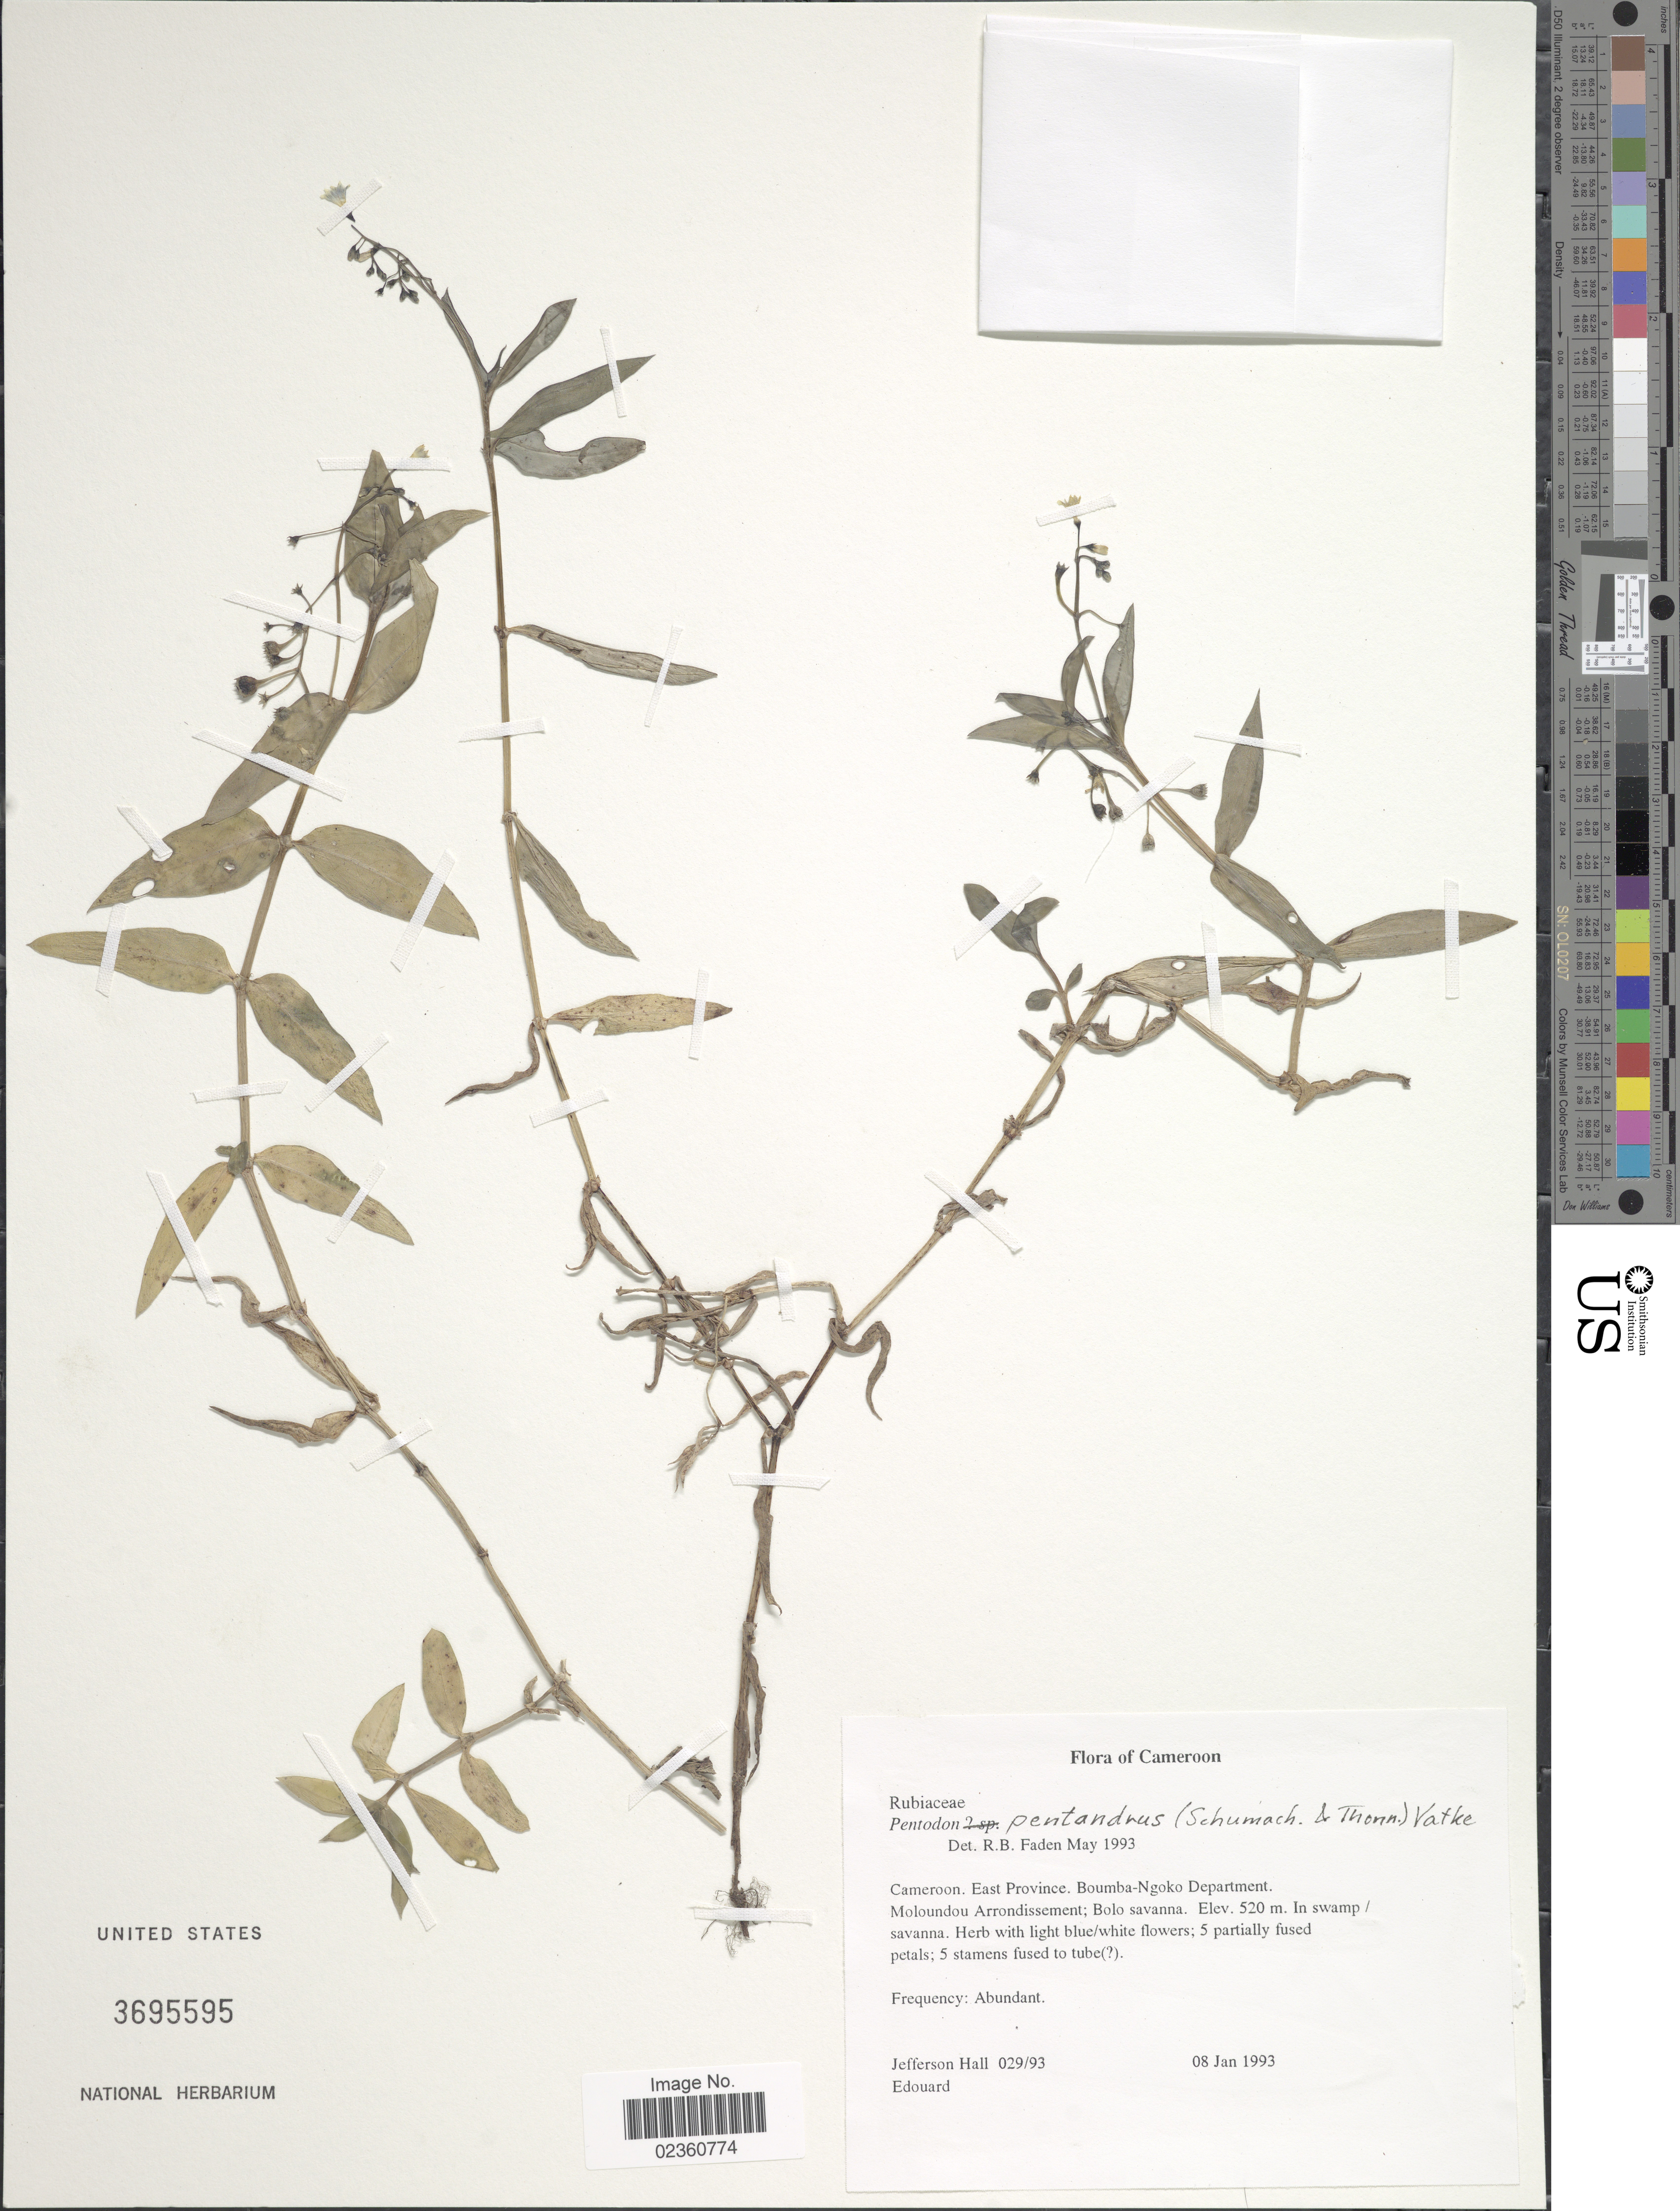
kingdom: Plantae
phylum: Tracheophyta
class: Magnoliopsida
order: Gentianales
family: Rubiaceae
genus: Pentodon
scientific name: Pentodon pentandrus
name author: (Schumach. & Thonn.) Vatke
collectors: J. Hall & -. Edouard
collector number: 029/93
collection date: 1993-01-08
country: Cameroon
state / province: Est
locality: East Province. Boumba-Ngoko Department. Moloundou Arrondissement; Bolo savanna. In swamp savanna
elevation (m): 520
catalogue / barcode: US 3695595